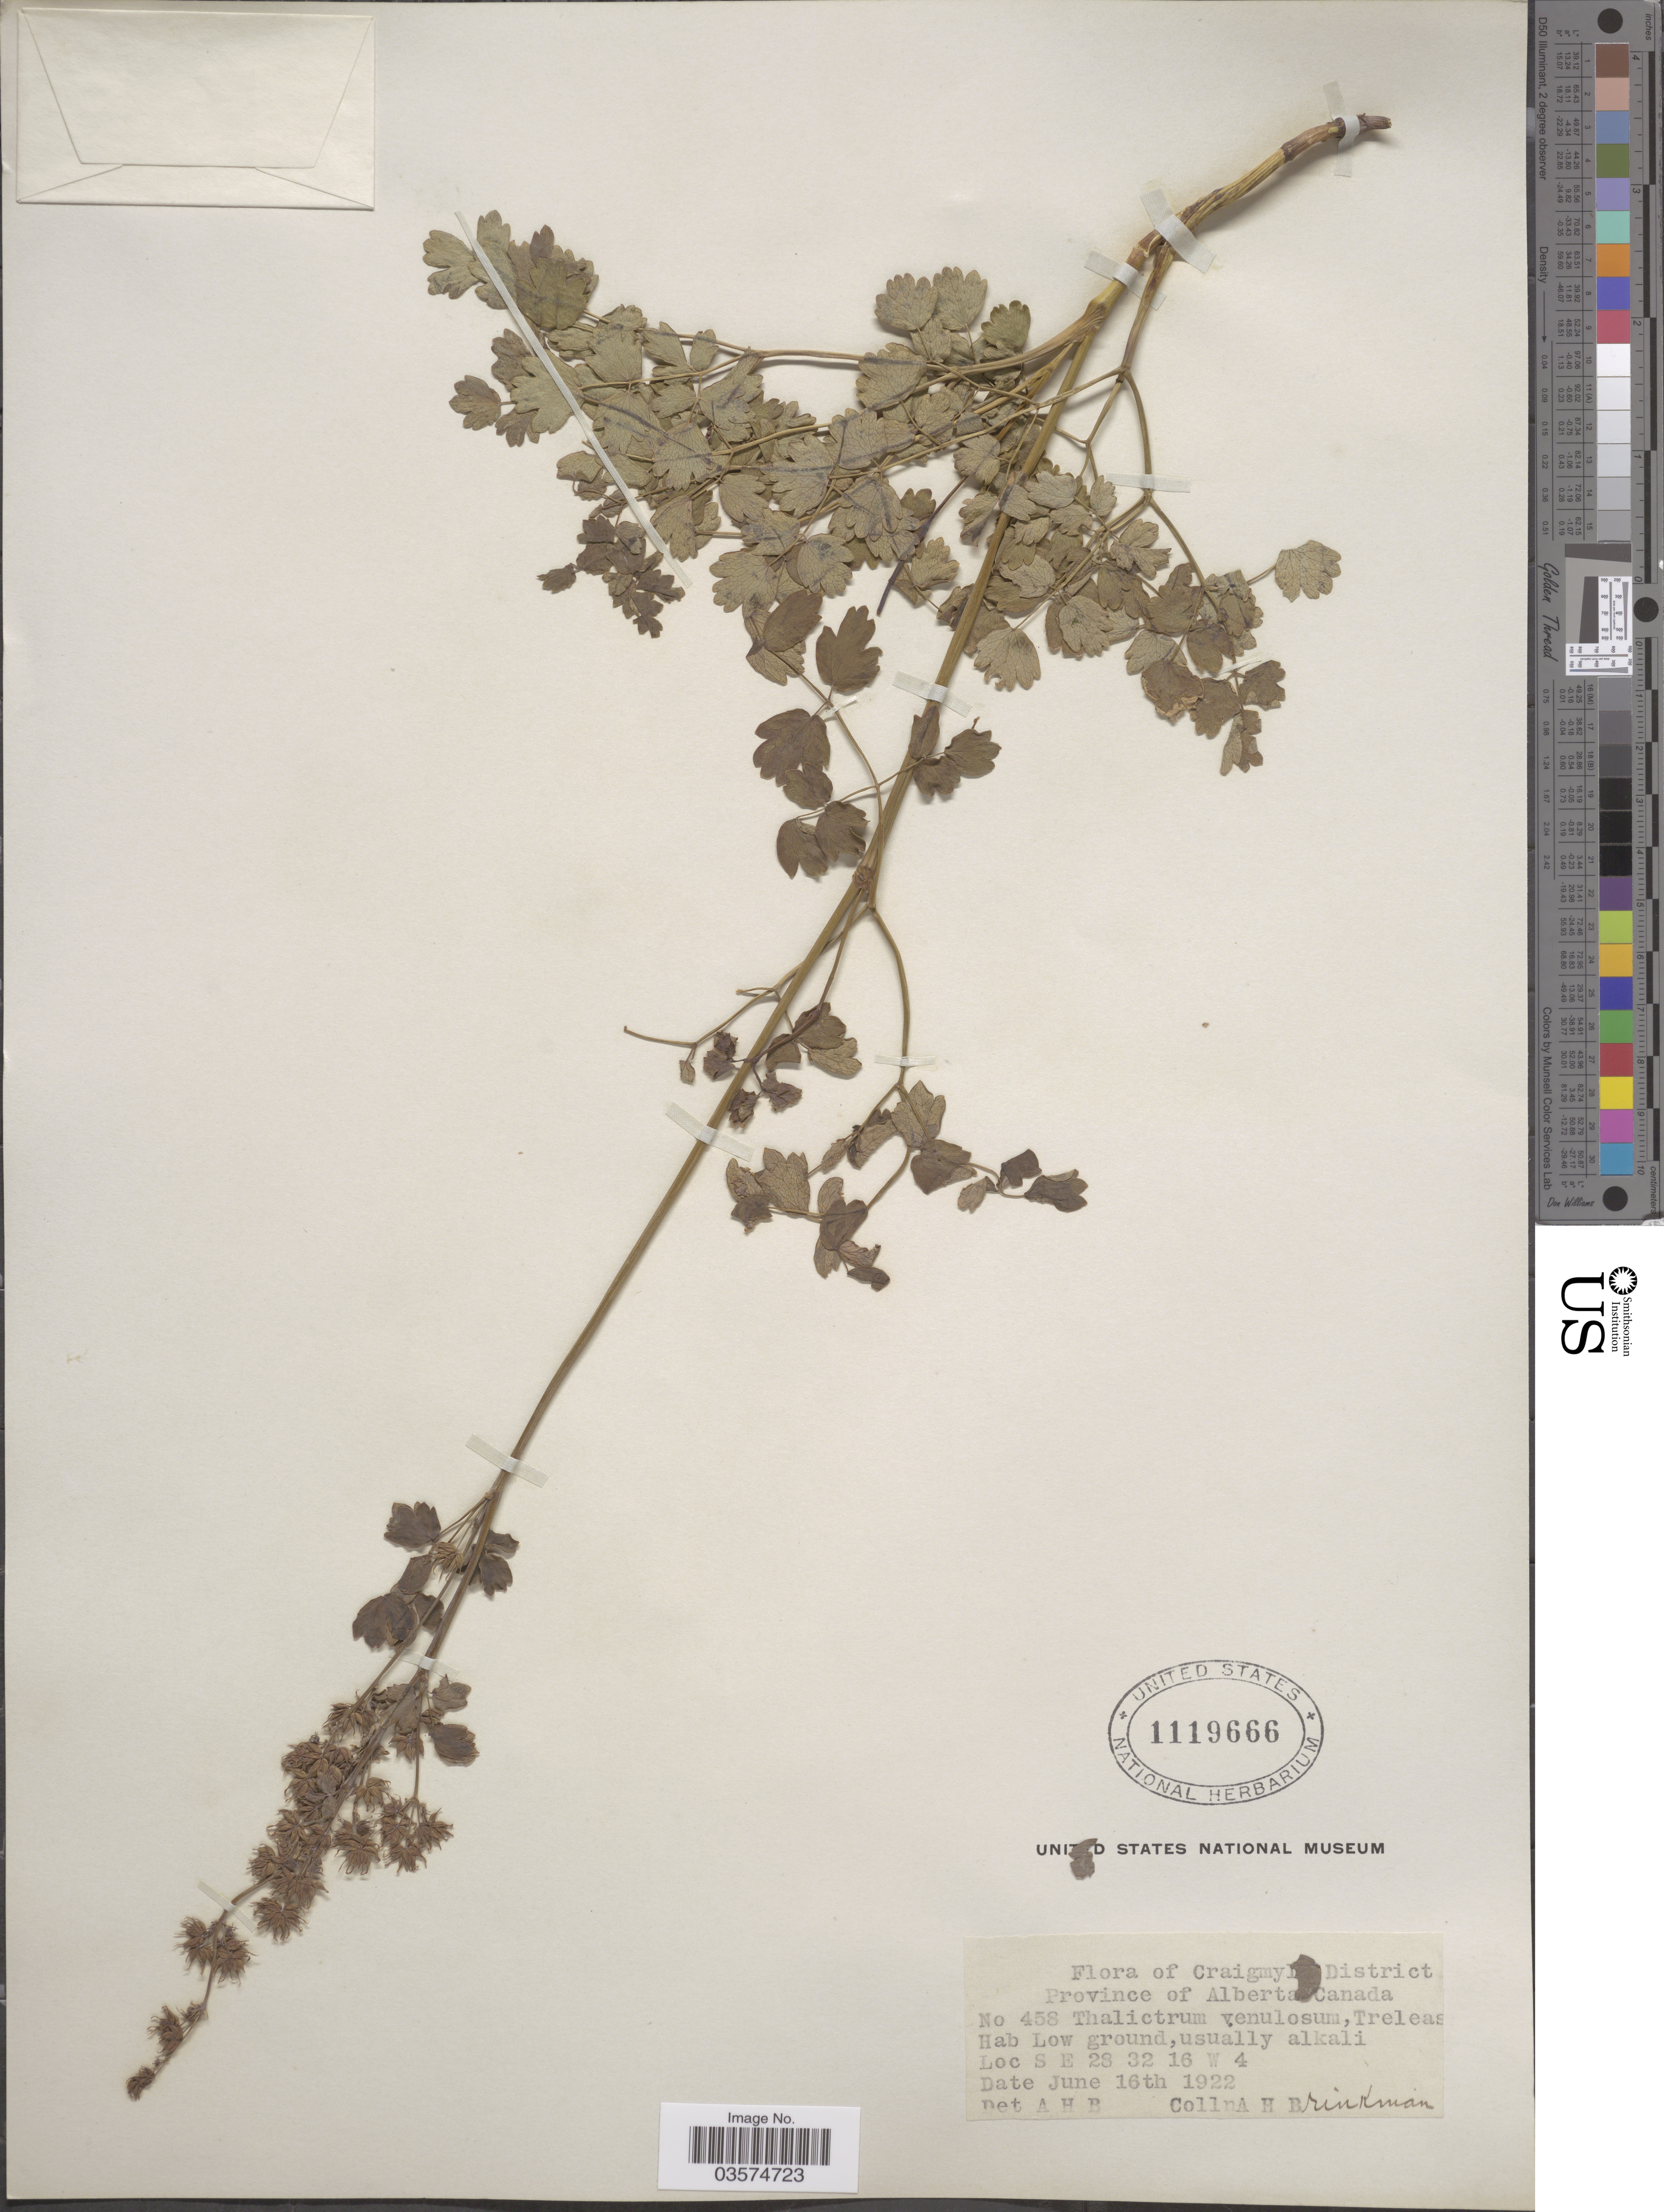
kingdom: Plantae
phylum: Tracheophyta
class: Magnoliopsida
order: Ranunculales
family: Ranunculaceae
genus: Thalictrum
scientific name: Thalictrum venulosum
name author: Trel.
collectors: A. Brinkman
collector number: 458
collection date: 1922-06-16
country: Canada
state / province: Alberta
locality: Craigmyle District. S E 28 32 16 W 4.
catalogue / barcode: US 1119666